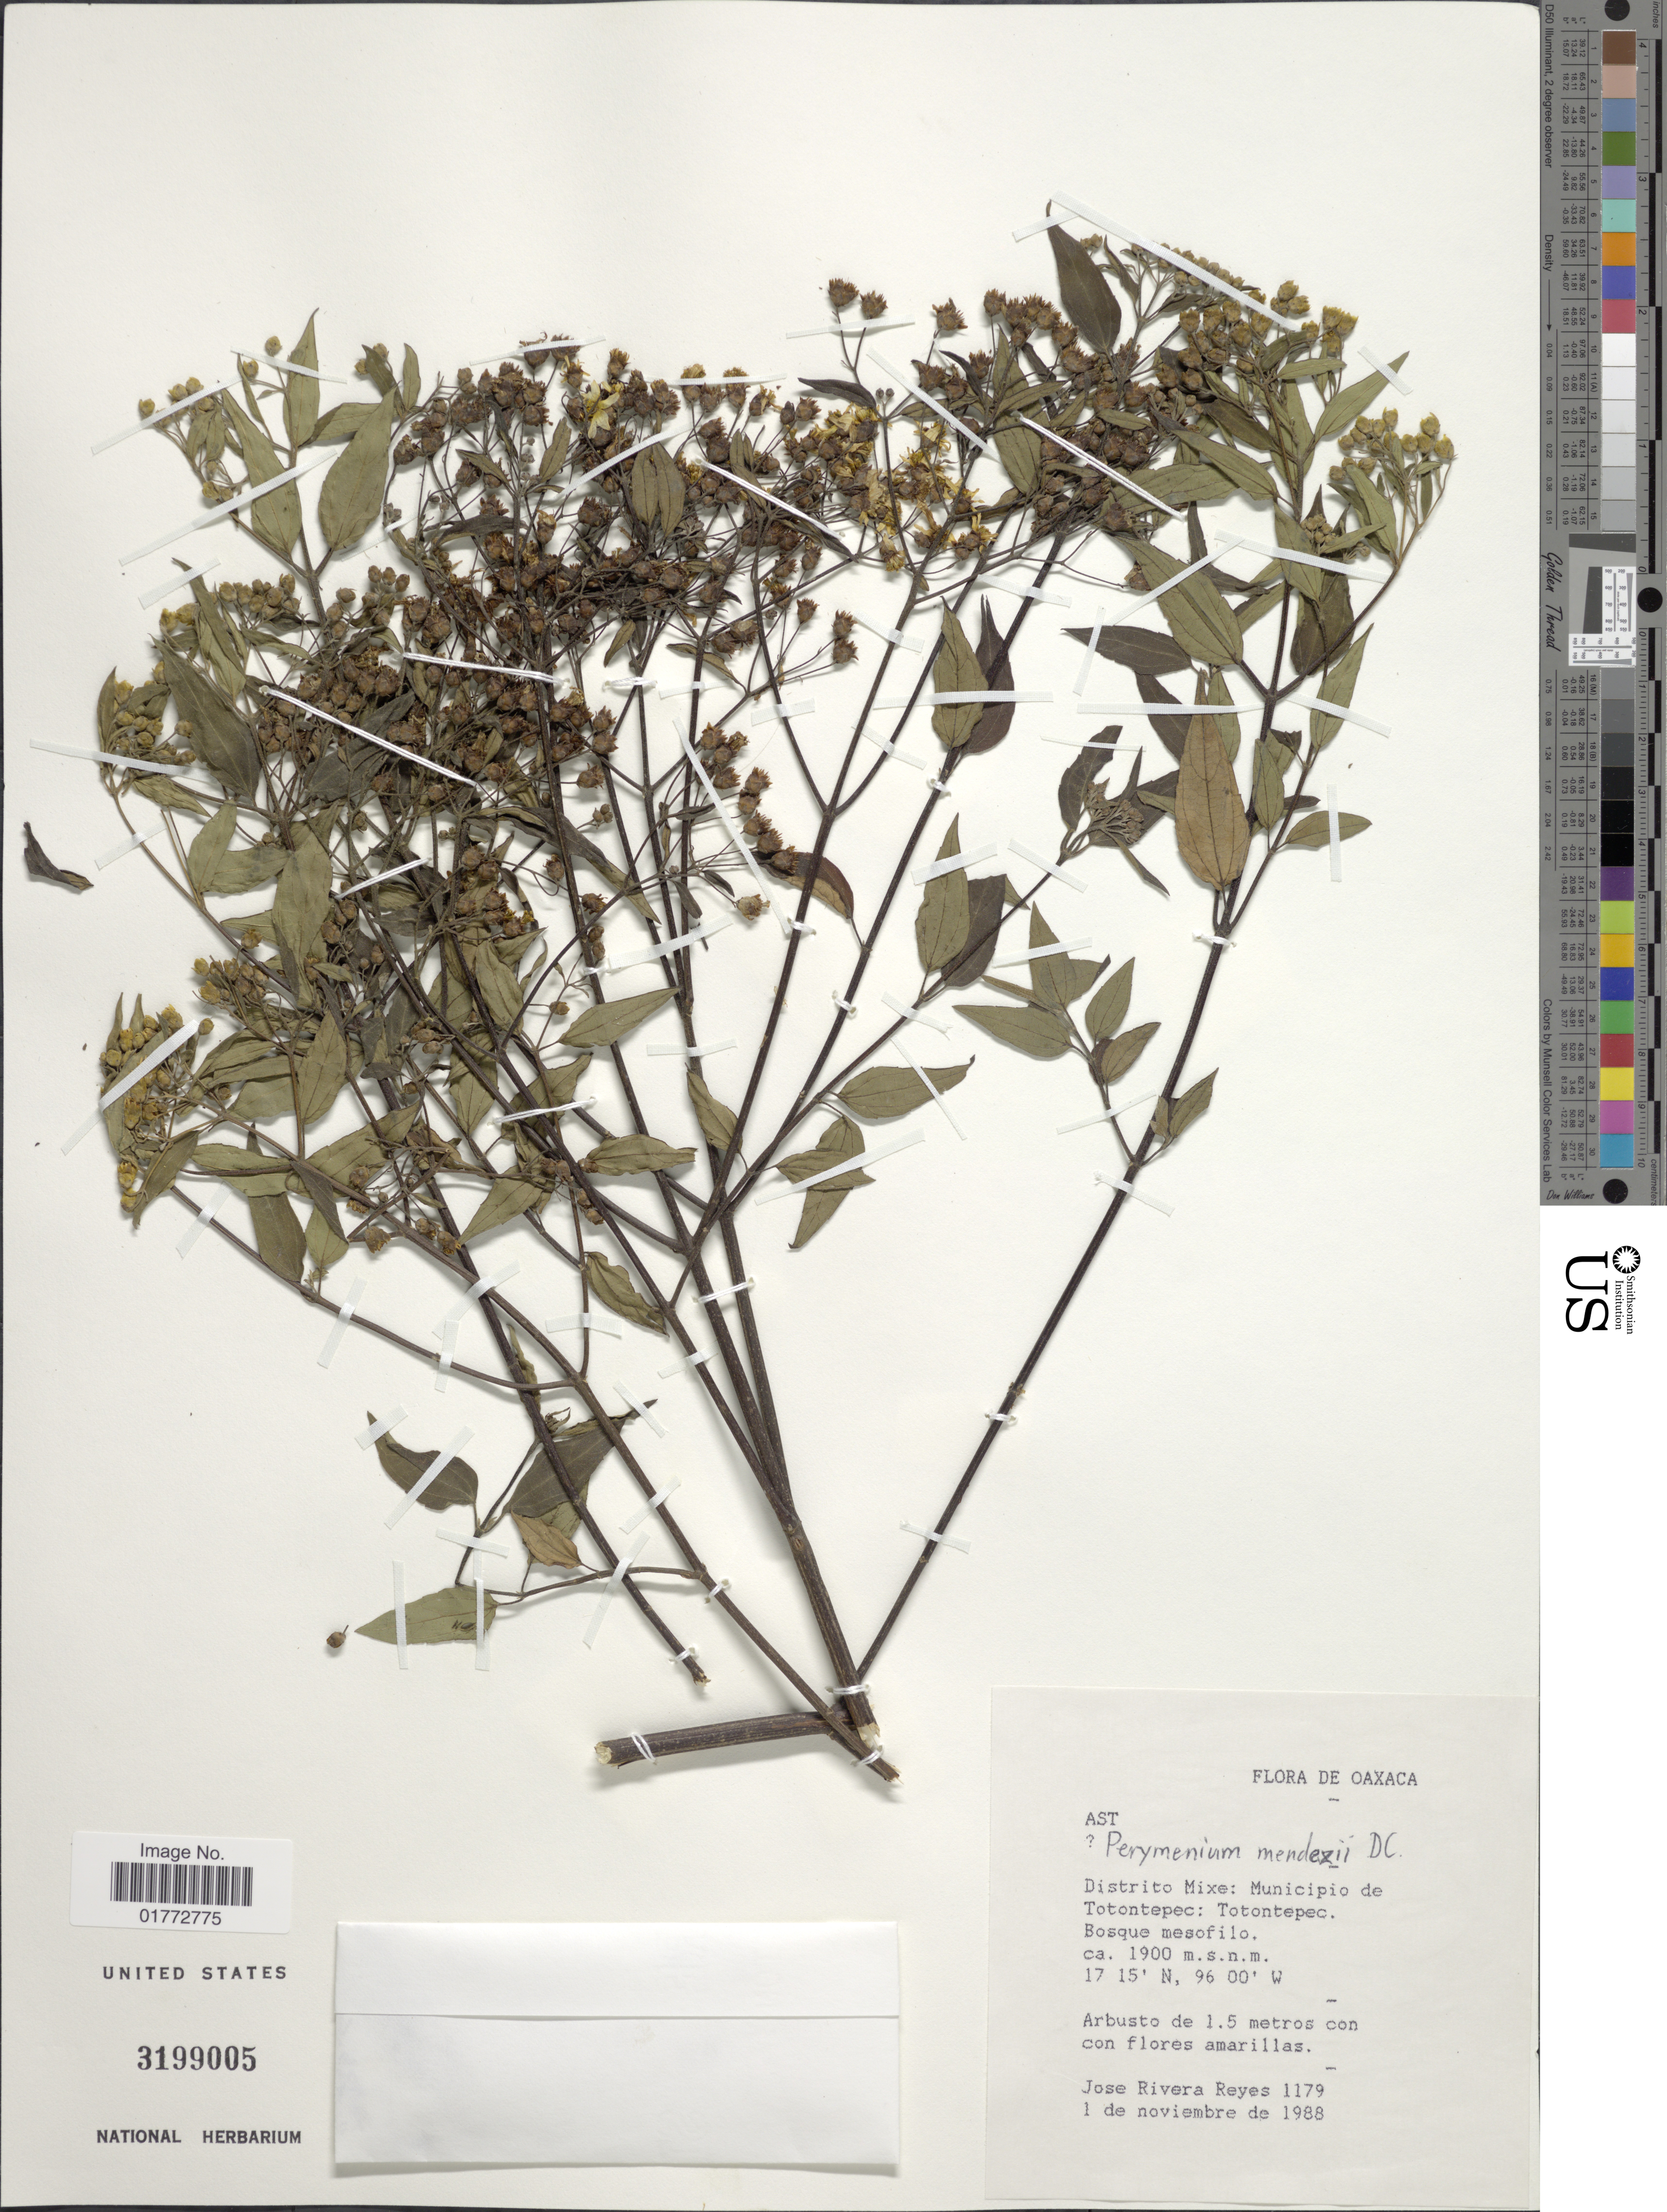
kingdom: Plantae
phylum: Tracheophyta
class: Magnoliopsida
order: Asterales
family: Asteraceae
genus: Perymenium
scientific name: Perymenium mendezii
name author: DC.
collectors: J. Reyes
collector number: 1179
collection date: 1988-11-01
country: Mexico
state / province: Oaxaca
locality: Distrito Mixe: Municipio de Totontepec: Totontepec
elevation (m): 1900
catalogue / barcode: US 3199005